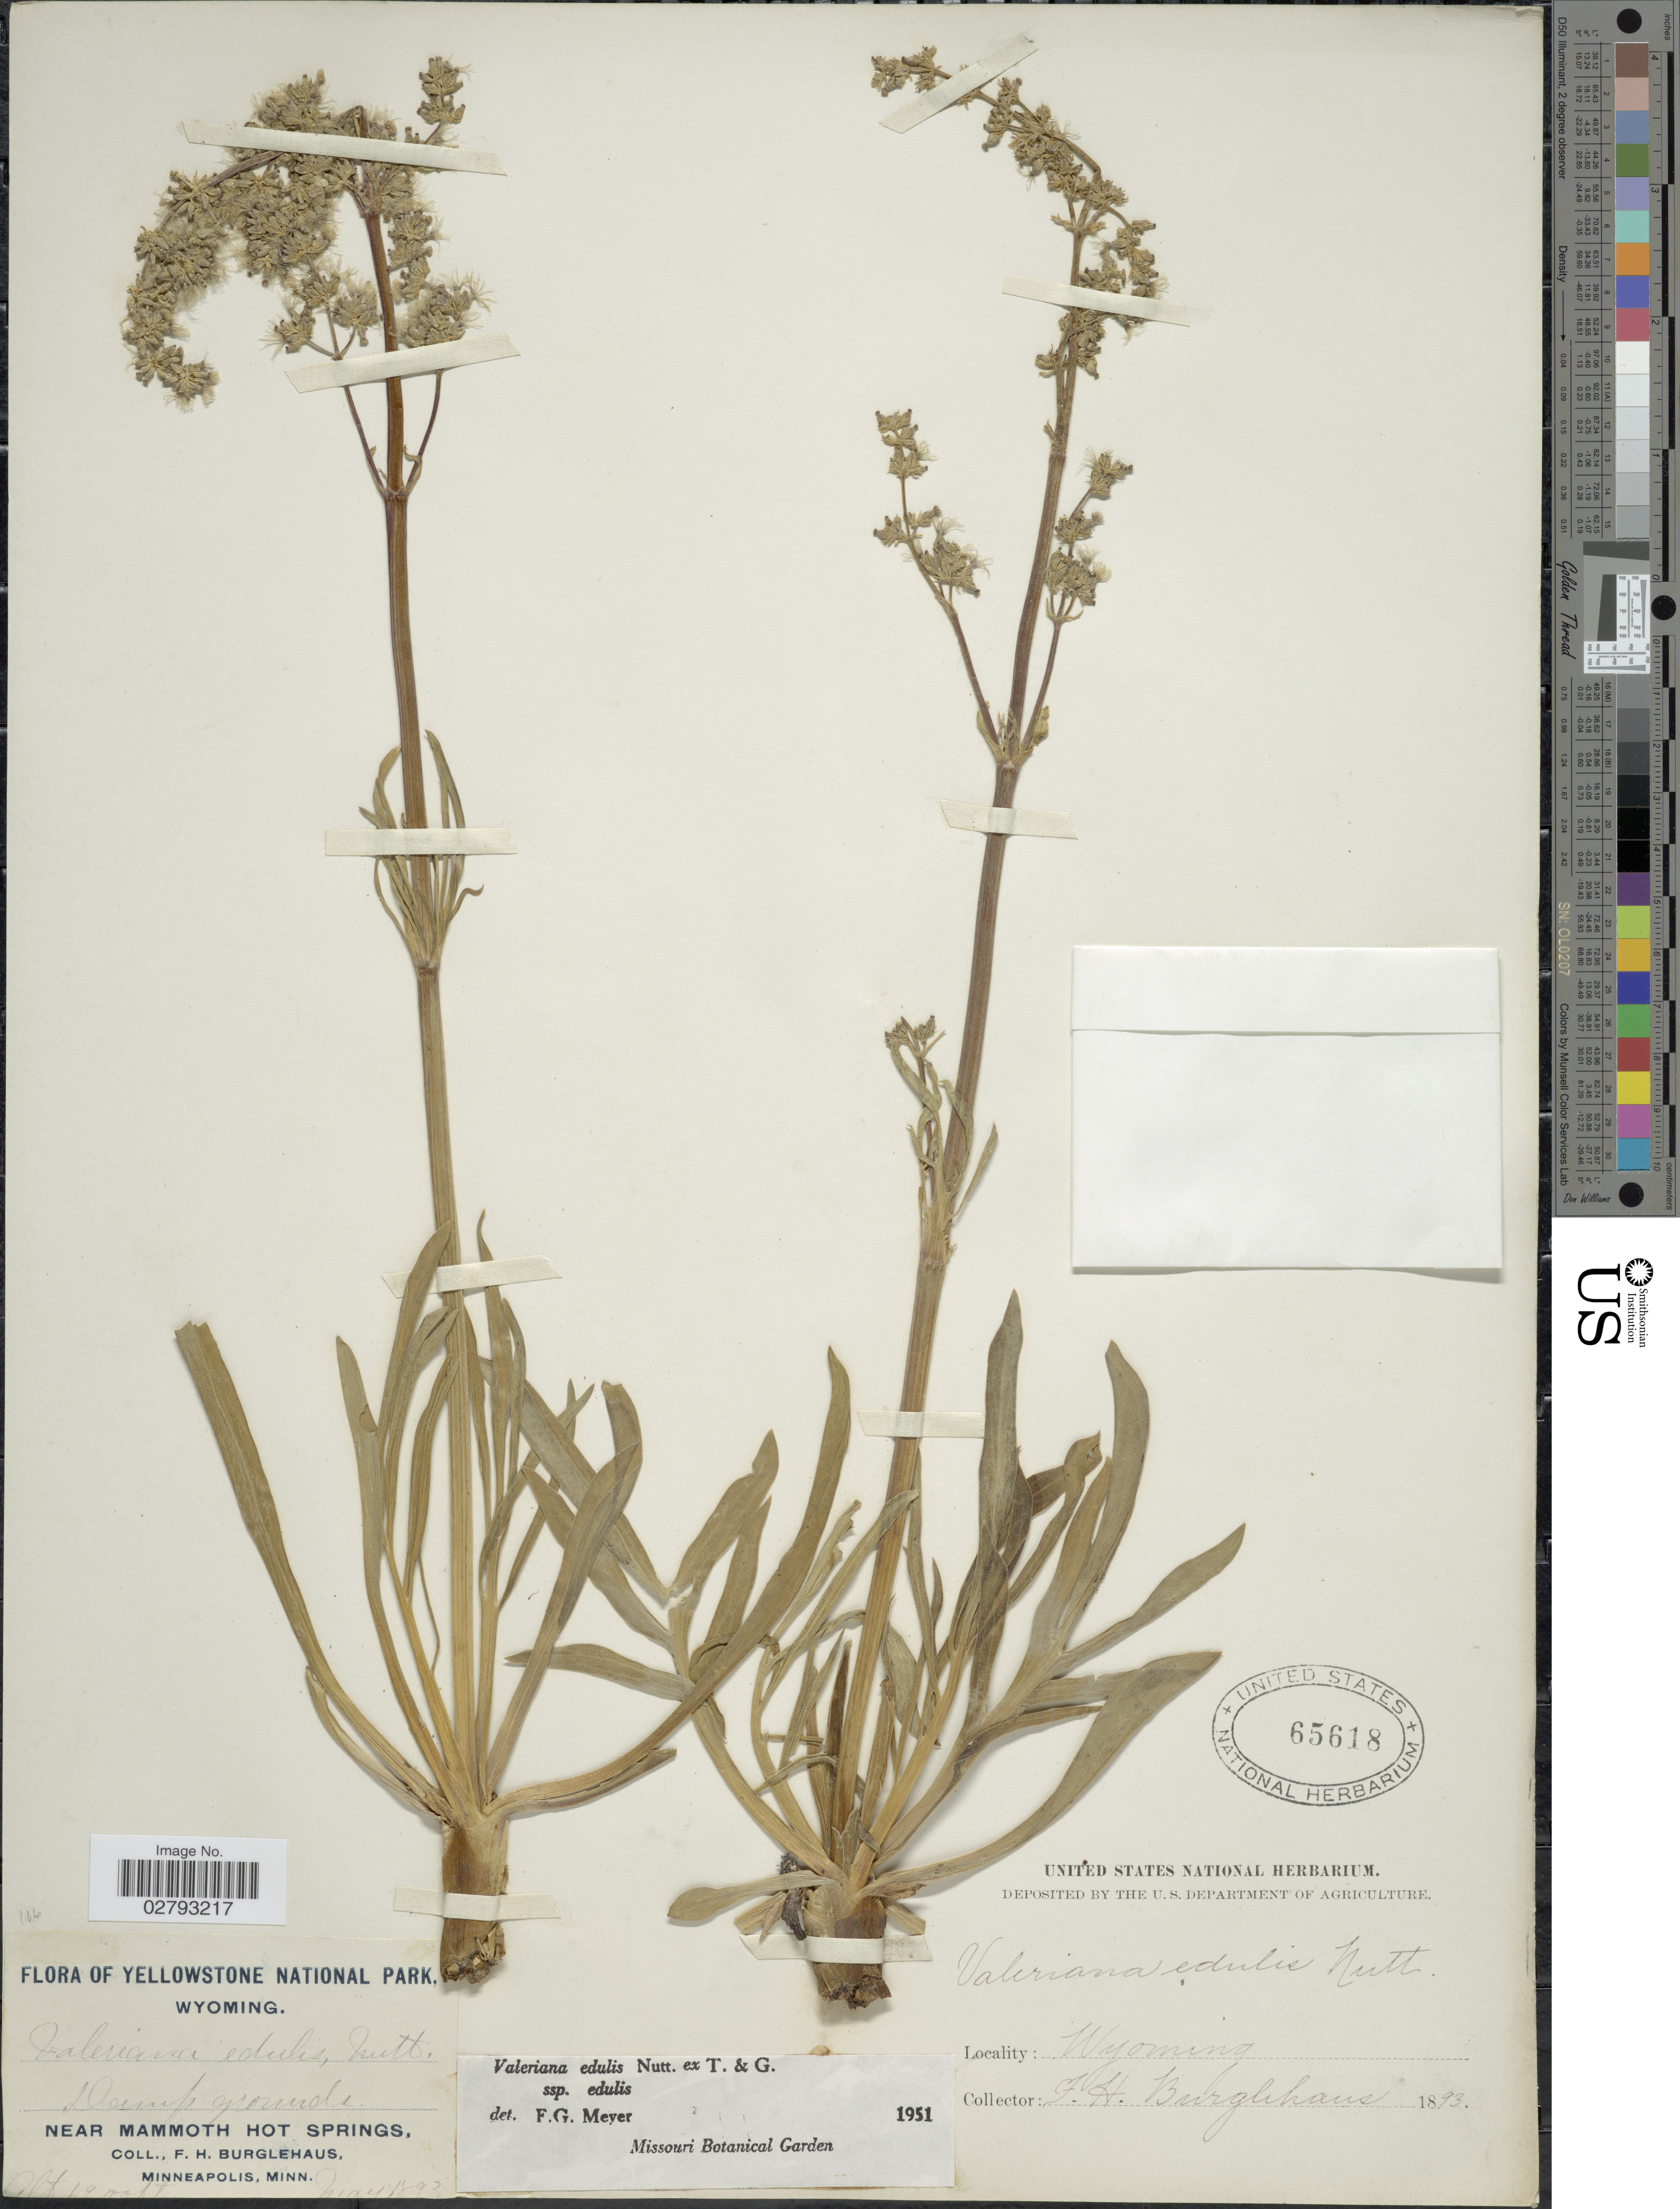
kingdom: Plantae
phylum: Tracheophyta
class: Magnoliopsida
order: Dipsacales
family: Caprifoliaceae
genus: Valeriana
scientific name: Valeriana edulis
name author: Nutt.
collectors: F. Burglehaus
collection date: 1893-05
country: United States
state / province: Wyoming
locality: Yellowstone National Park, near Mammoth Hot Springs.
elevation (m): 579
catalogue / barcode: US 65618